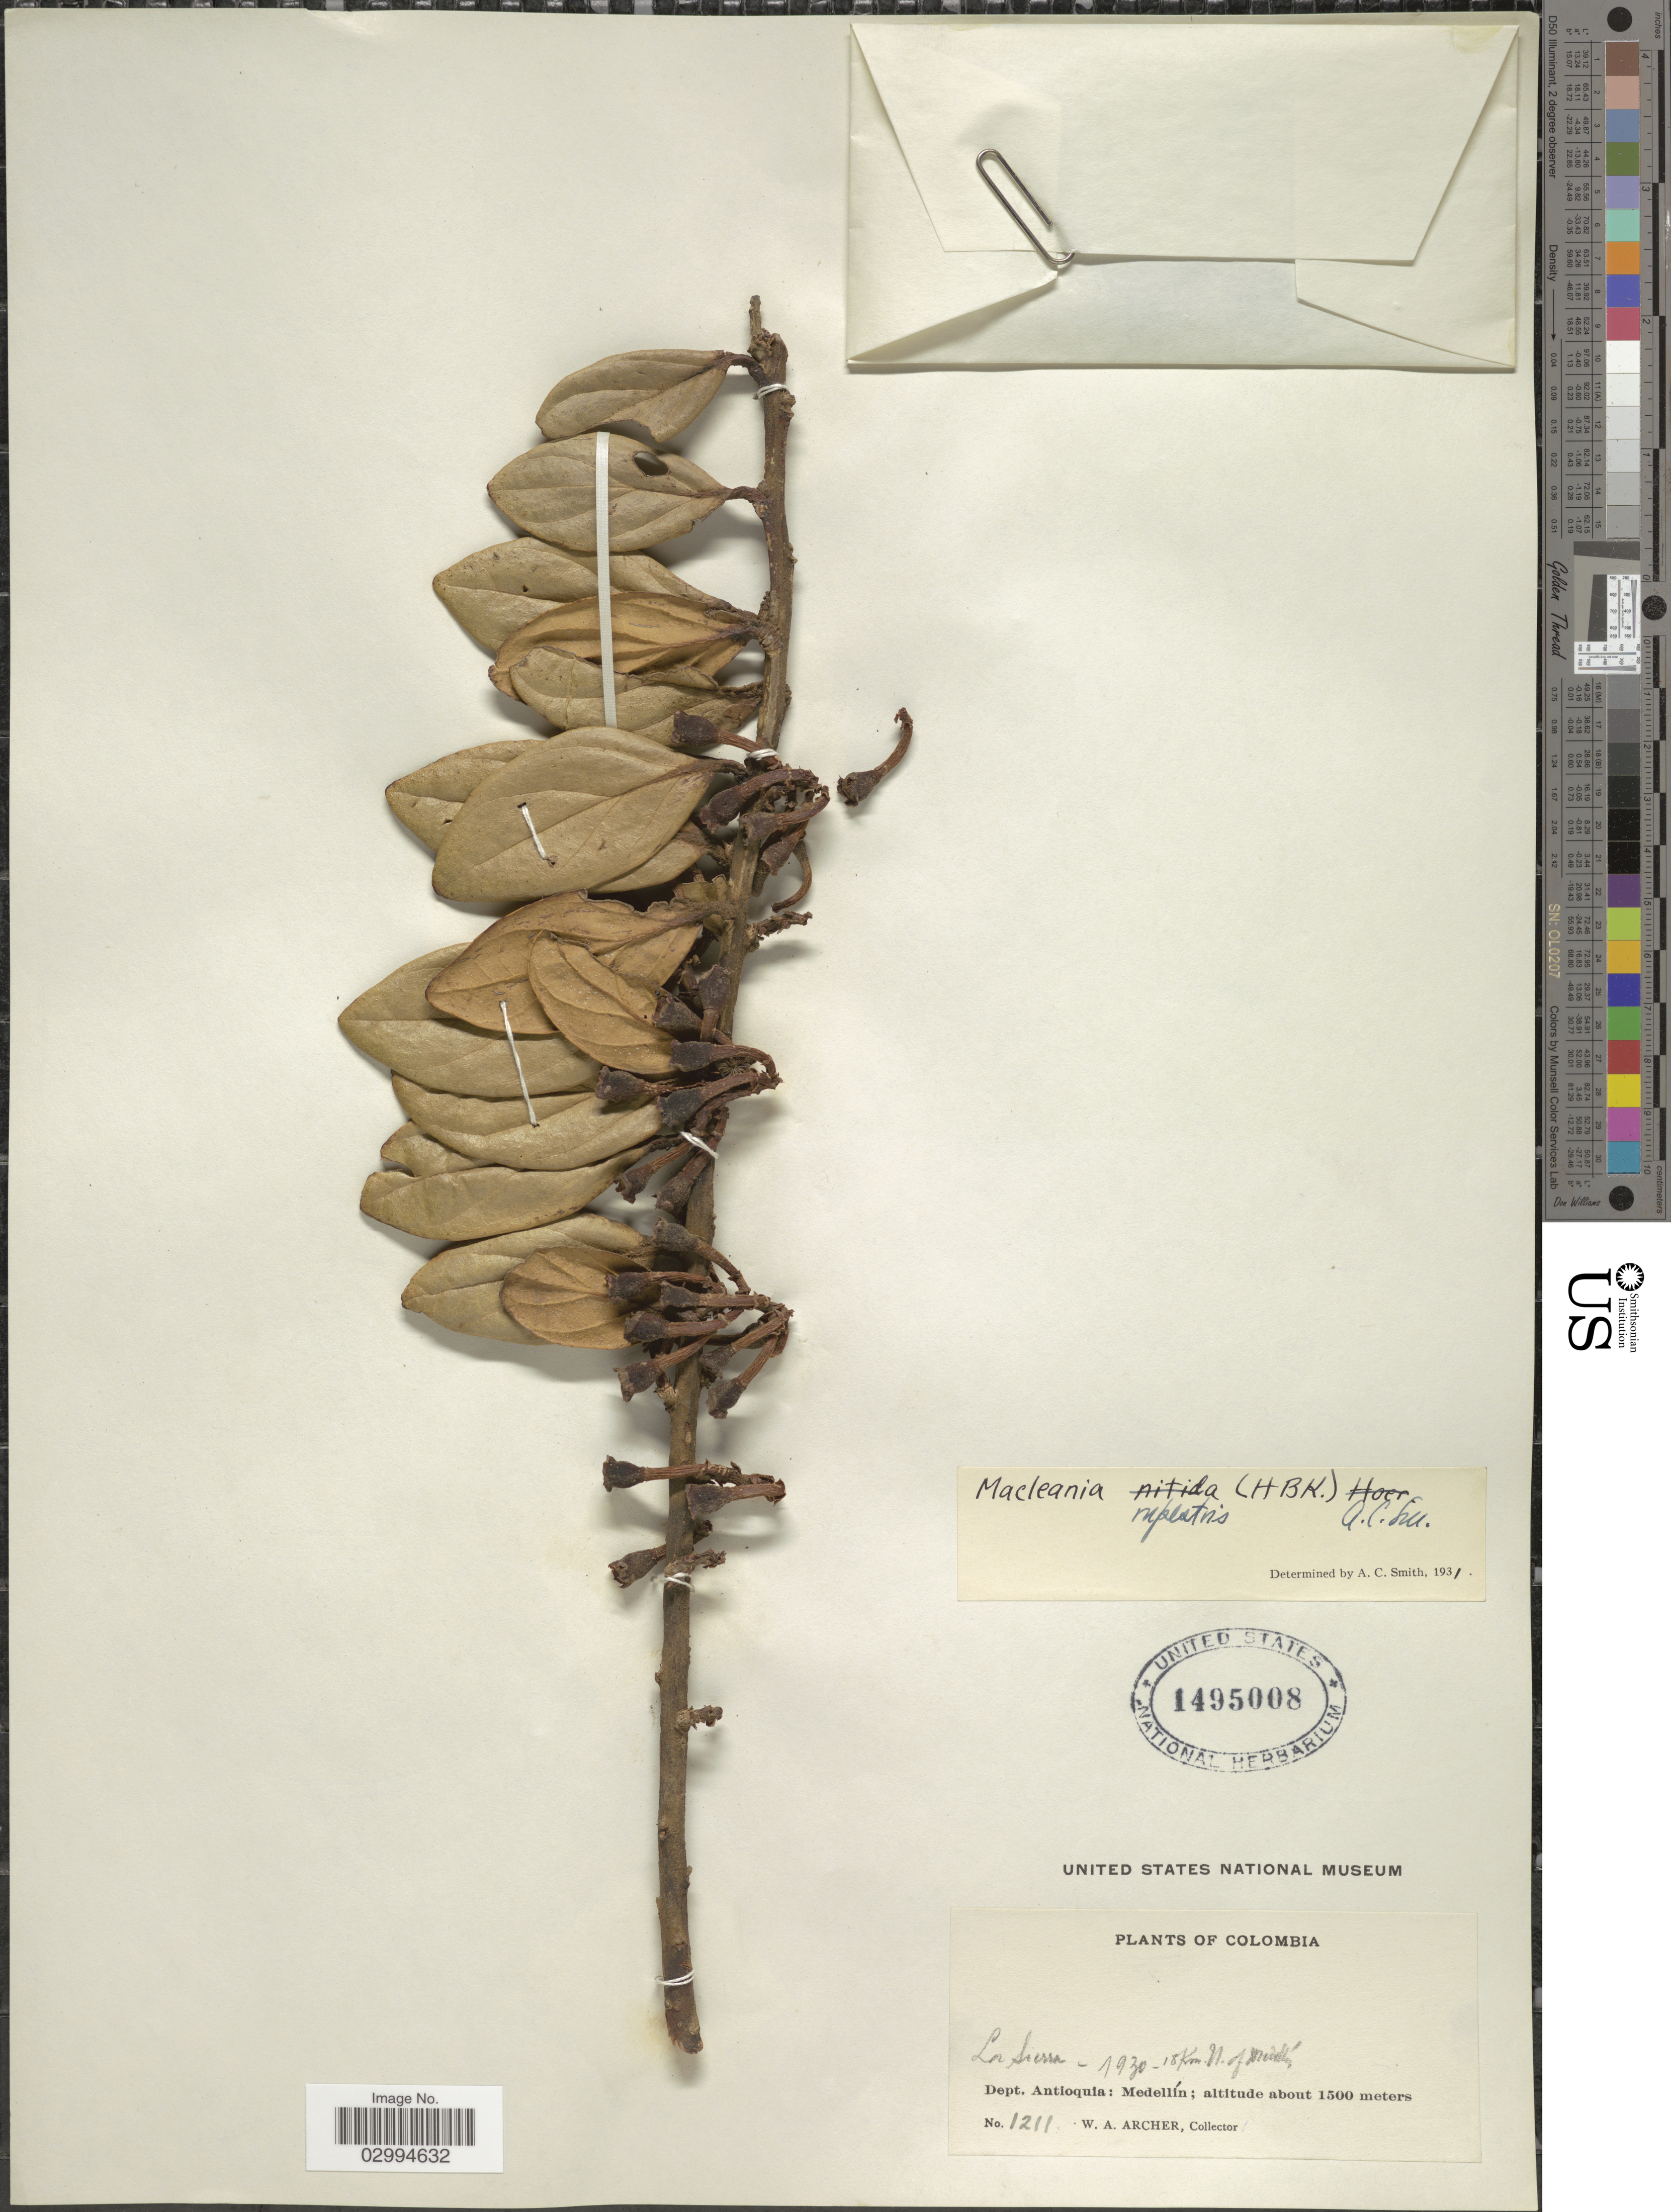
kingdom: Plantae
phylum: Tracheophyta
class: Magnoliopsida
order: Ericales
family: Ericaceae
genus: Macleania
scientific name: Macleania rupestris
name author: (Kunth) A.C. Sm.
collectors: W. Archer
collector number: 1211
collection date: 1930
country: Colombia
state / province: Antioquia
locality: La Sierra - 18 Km. N. of Medellín. Dept. Antioquia: Medellín.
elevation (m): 1500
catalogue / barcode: US 1495008